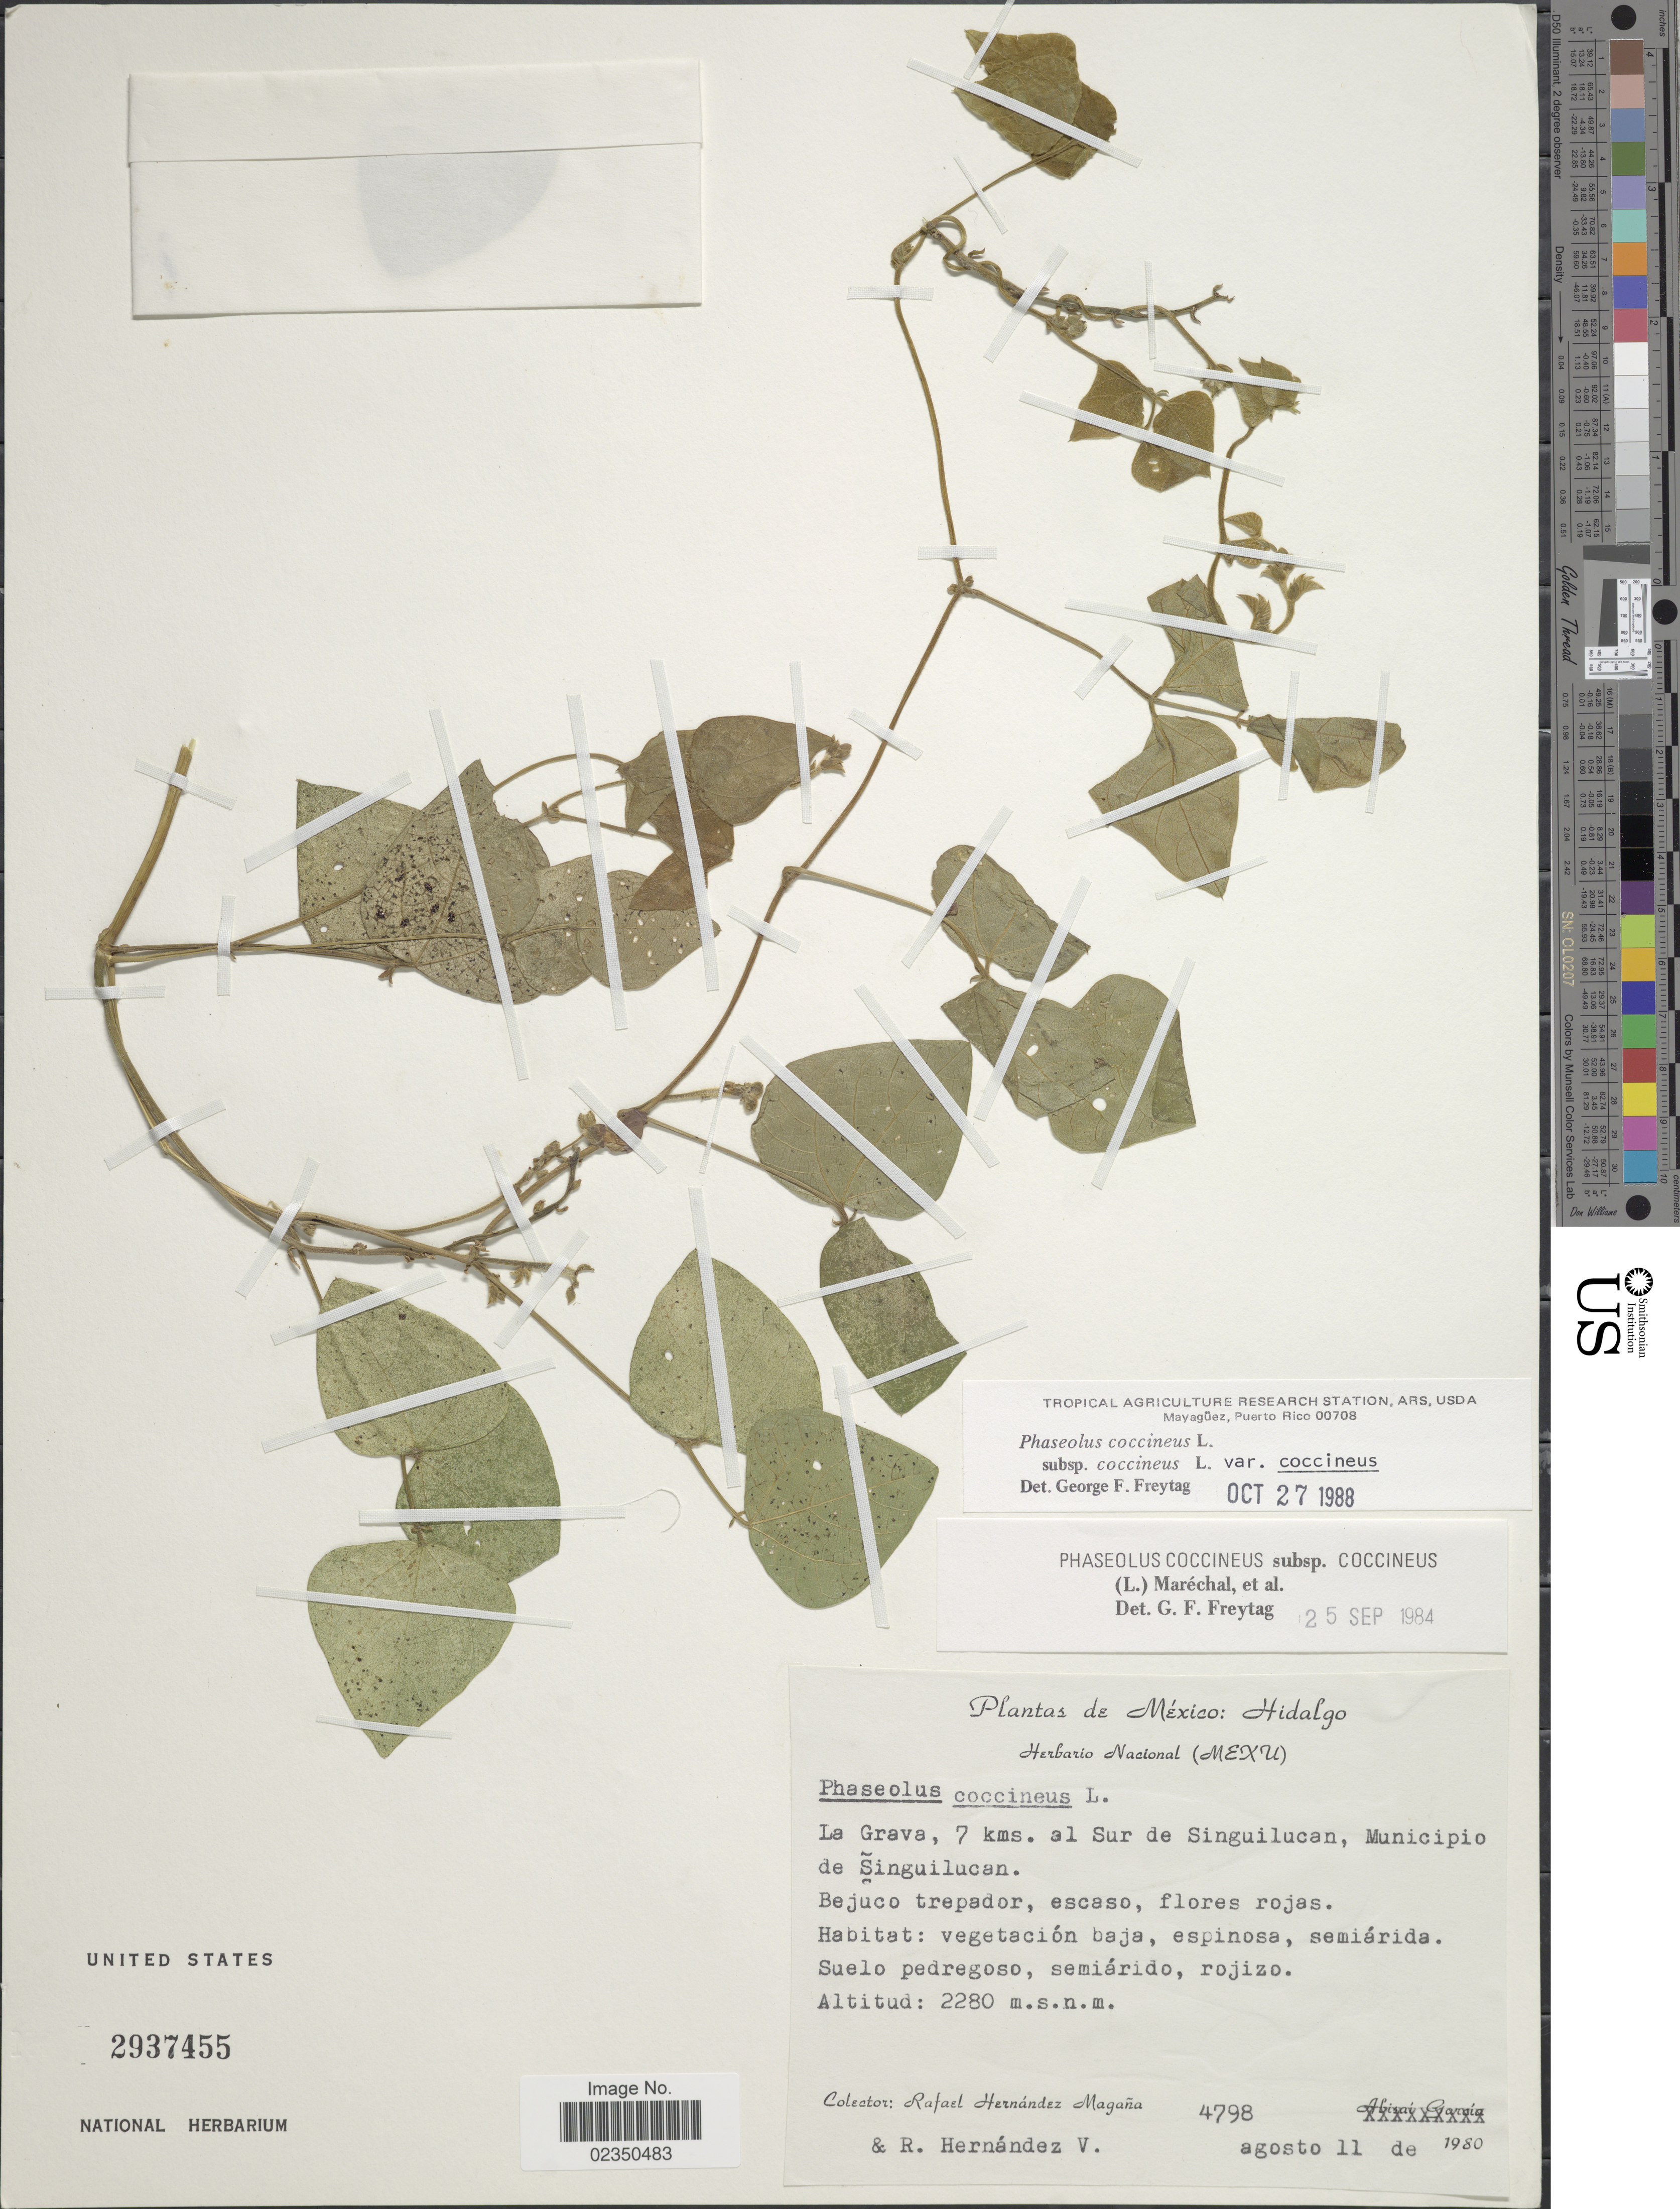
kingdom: Plantae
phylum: Tracheophyta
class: Magnoliopsida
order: Fabales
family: Fabaceae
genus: Phaseolus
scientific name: Phaseolus coccineus var. coccineus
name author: L.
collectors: R. Hernández-M. & R. Hernandez V.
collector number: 4798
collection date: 1980-08-11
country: Mexico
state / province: Hidalgo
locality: La Grava, 7 kms. al Sur de Singuilucan, Municipio de Singuilucan.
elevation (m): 2280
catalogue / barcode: US 2937455